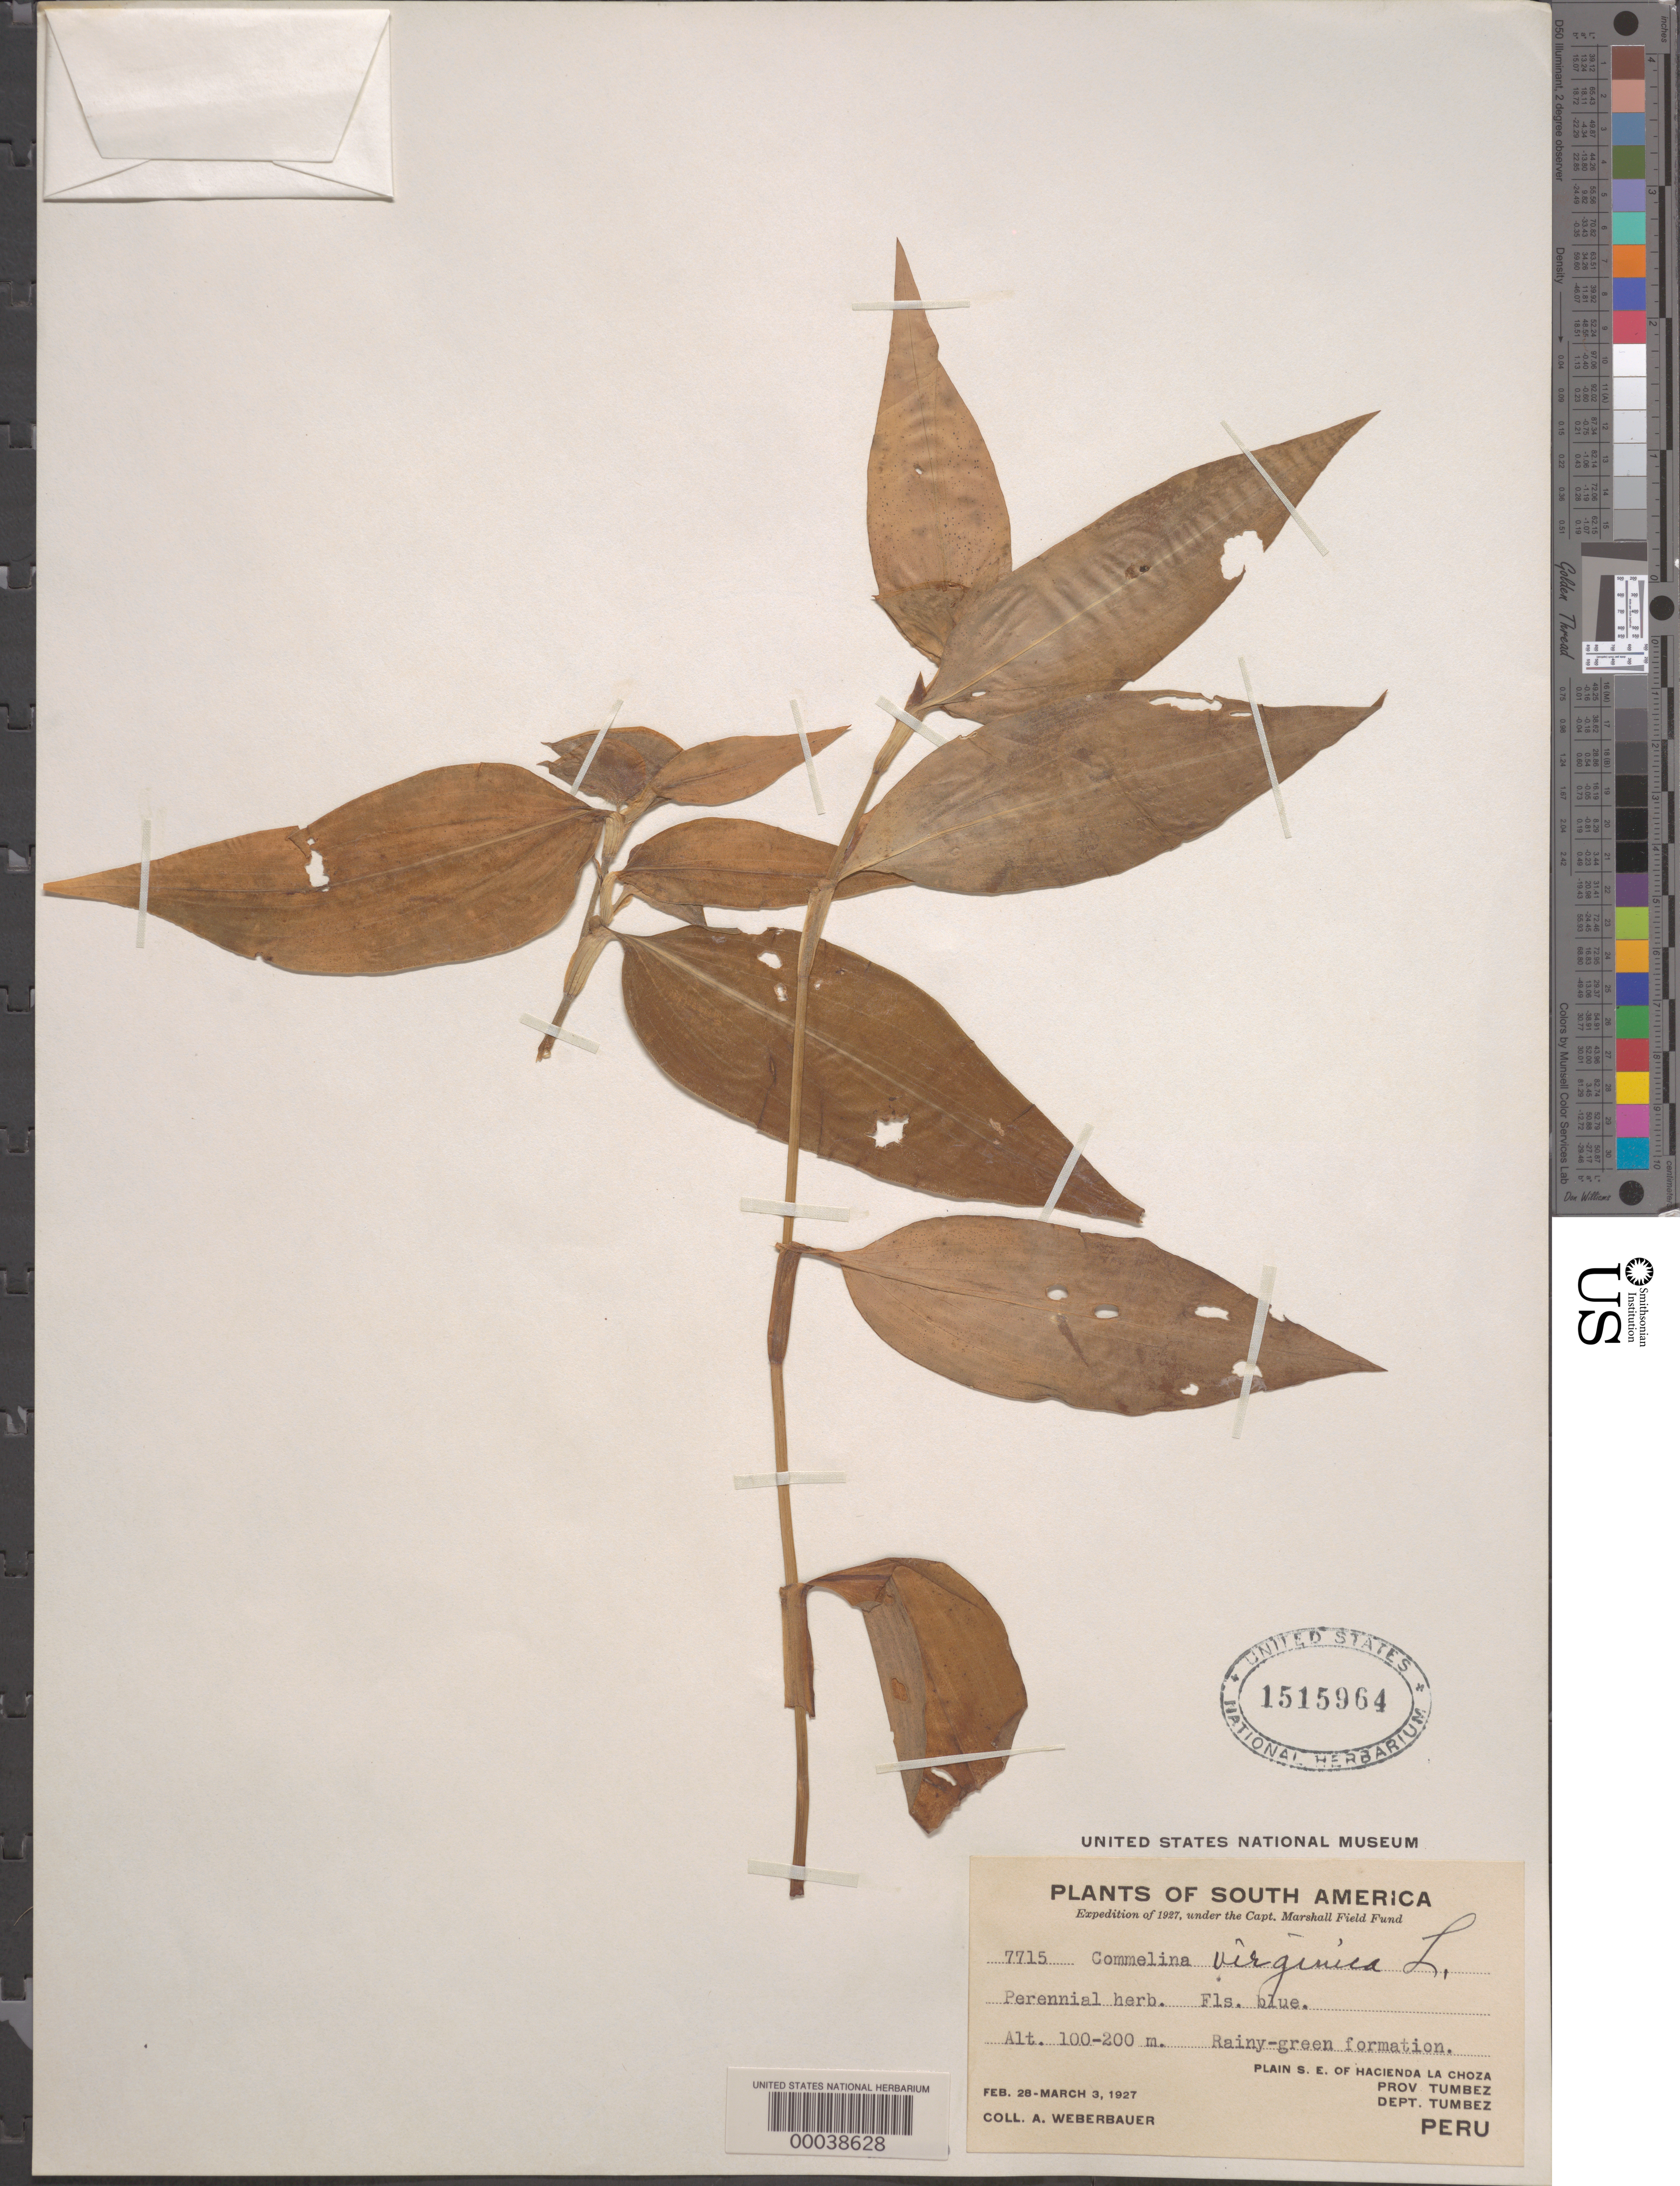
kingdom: Plantae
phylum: Tracheophyta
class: Liliopsida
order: Commelinales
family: Commelinaceae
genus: Commelina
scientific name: Commelina erecta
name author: L.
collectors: A. Weberbauer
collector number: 7715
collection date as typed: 28 Feb 1927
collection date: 1927-02-28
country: Peru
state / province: Tumbes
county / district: Tumbes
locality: S.e. of hacienda la choza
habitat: Plains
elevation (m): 100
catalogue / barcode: US 1515964